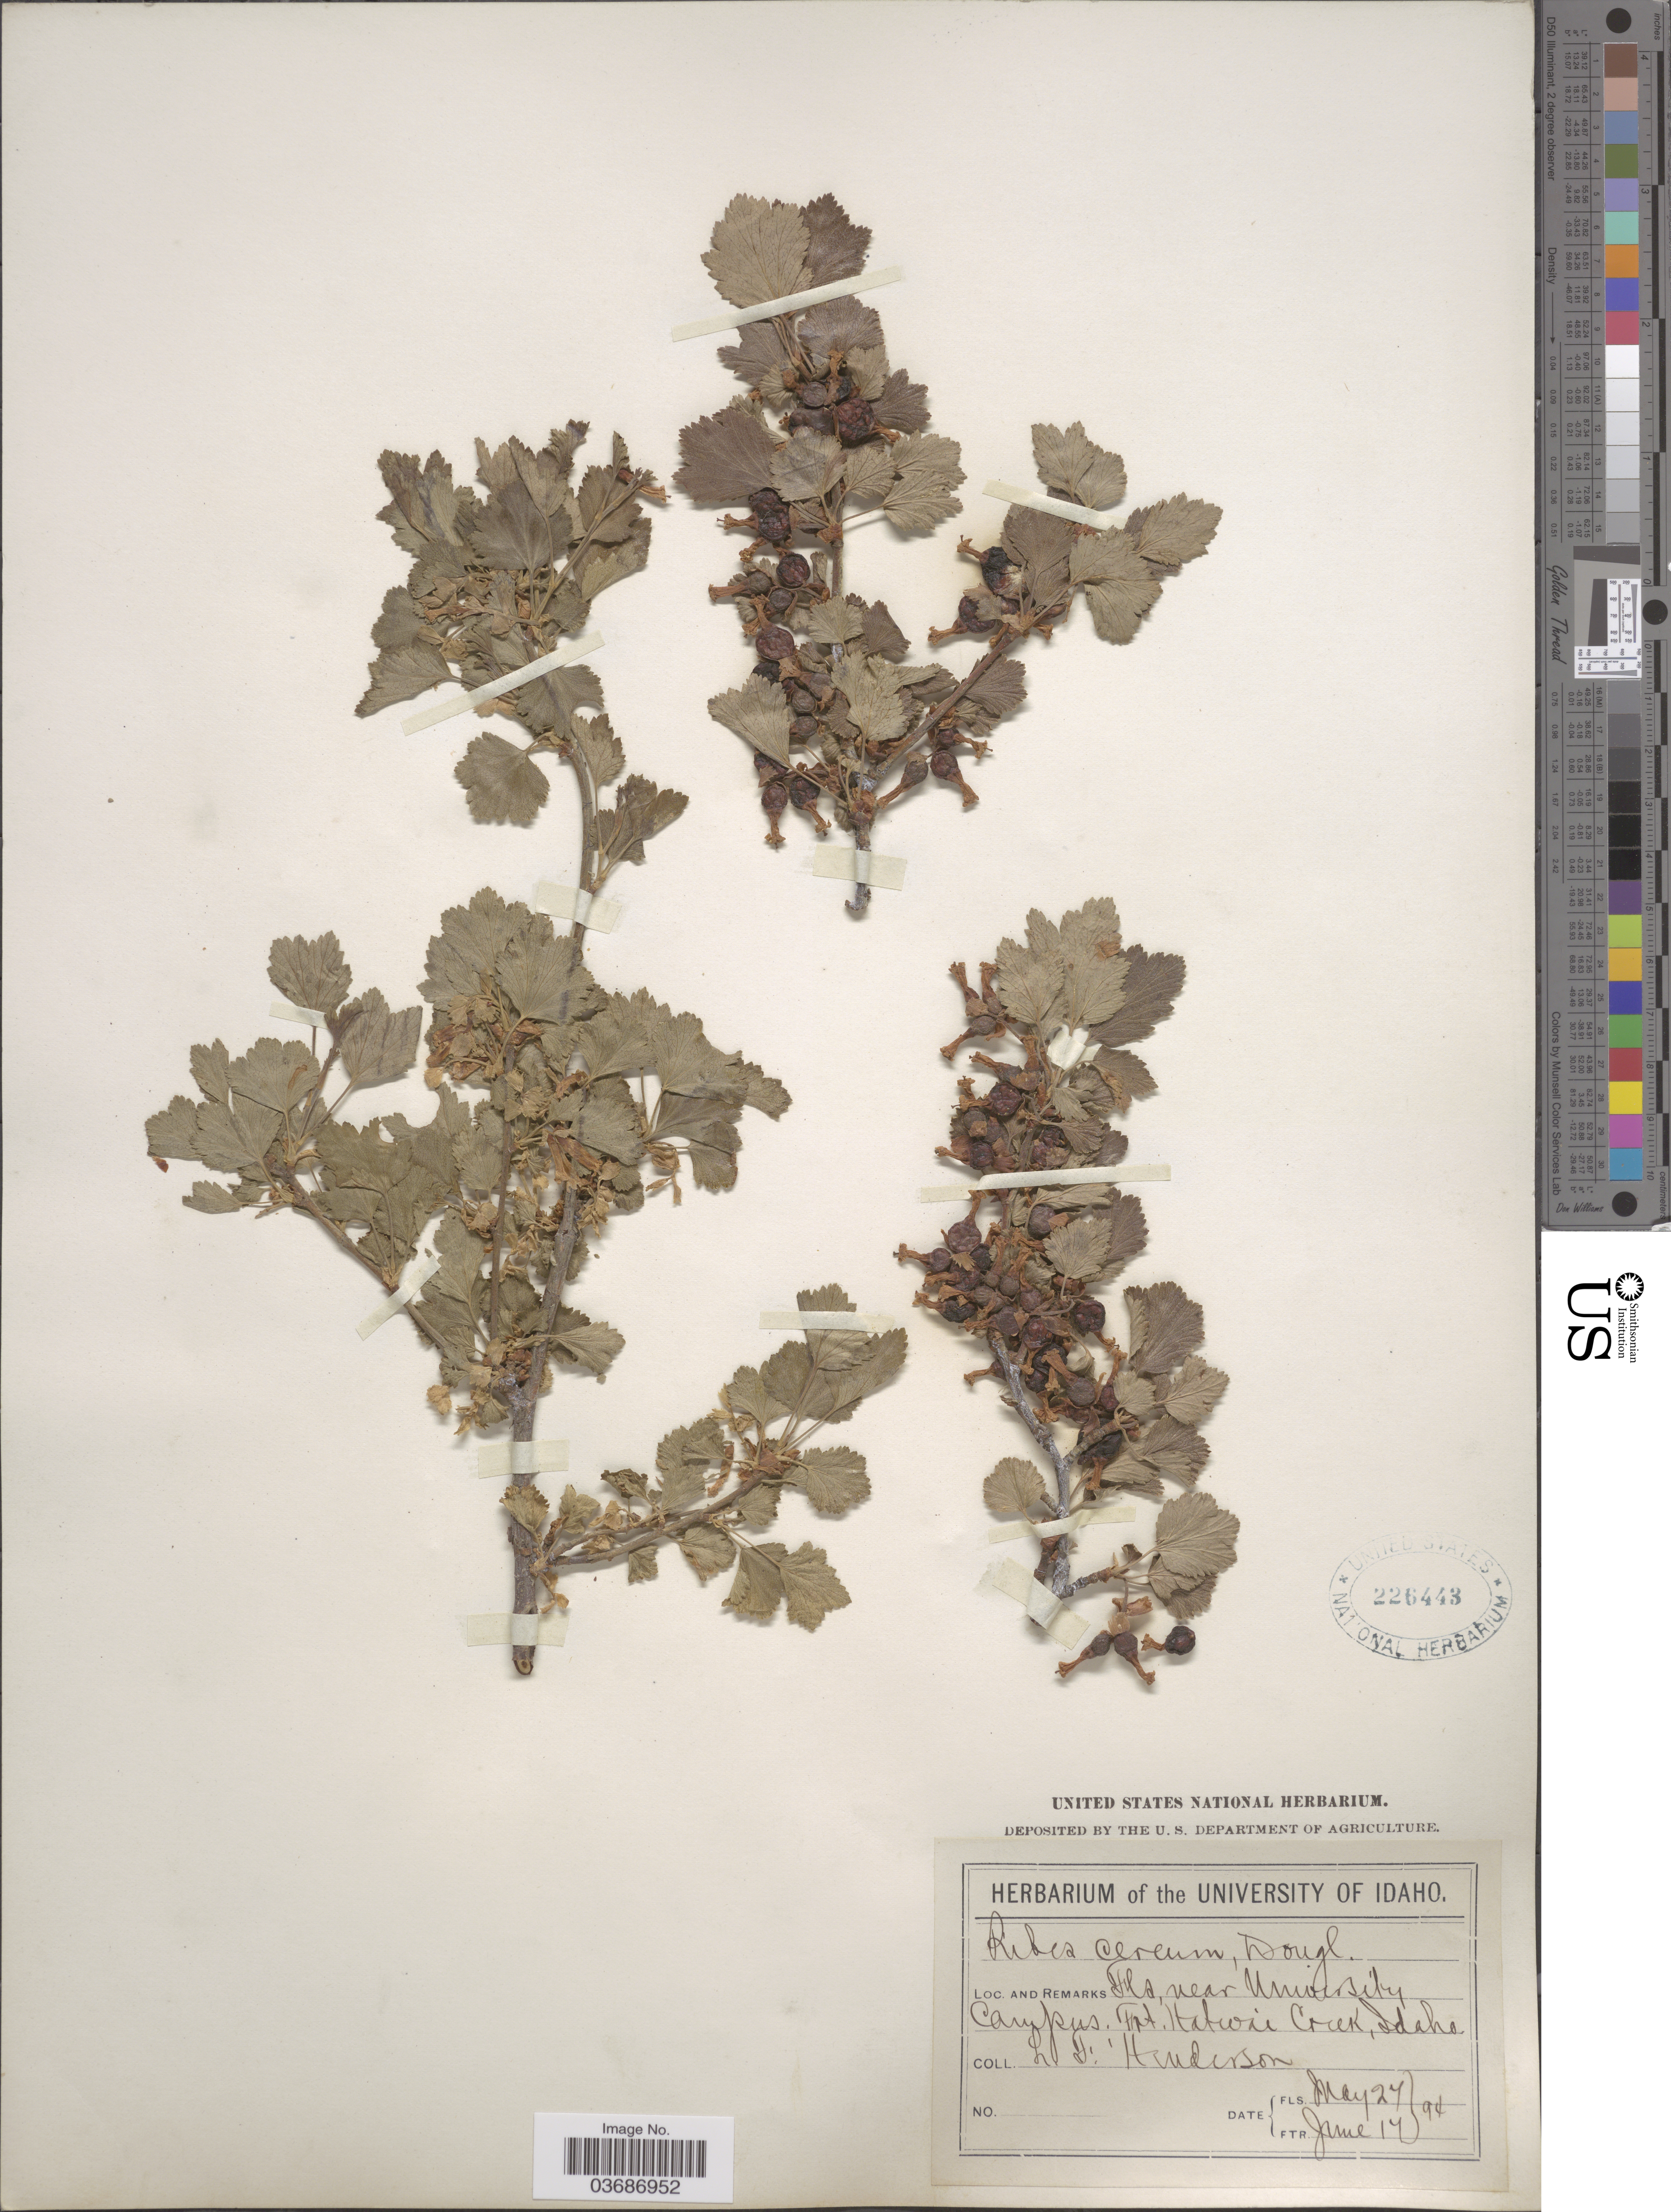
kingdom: Plantae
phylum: Tracheophyta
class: Magnoliopsida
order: Saxifragales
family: Grossulariaceae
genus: Ribes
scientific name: Ribes cereum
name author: Douglas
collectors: L. Henderson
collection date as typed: Transcribed d/m/y: 27/5/94 to 17/6/94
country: United States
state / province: Idaho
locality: Near University Campus. Hatwai Creek.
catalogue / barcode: US 226443